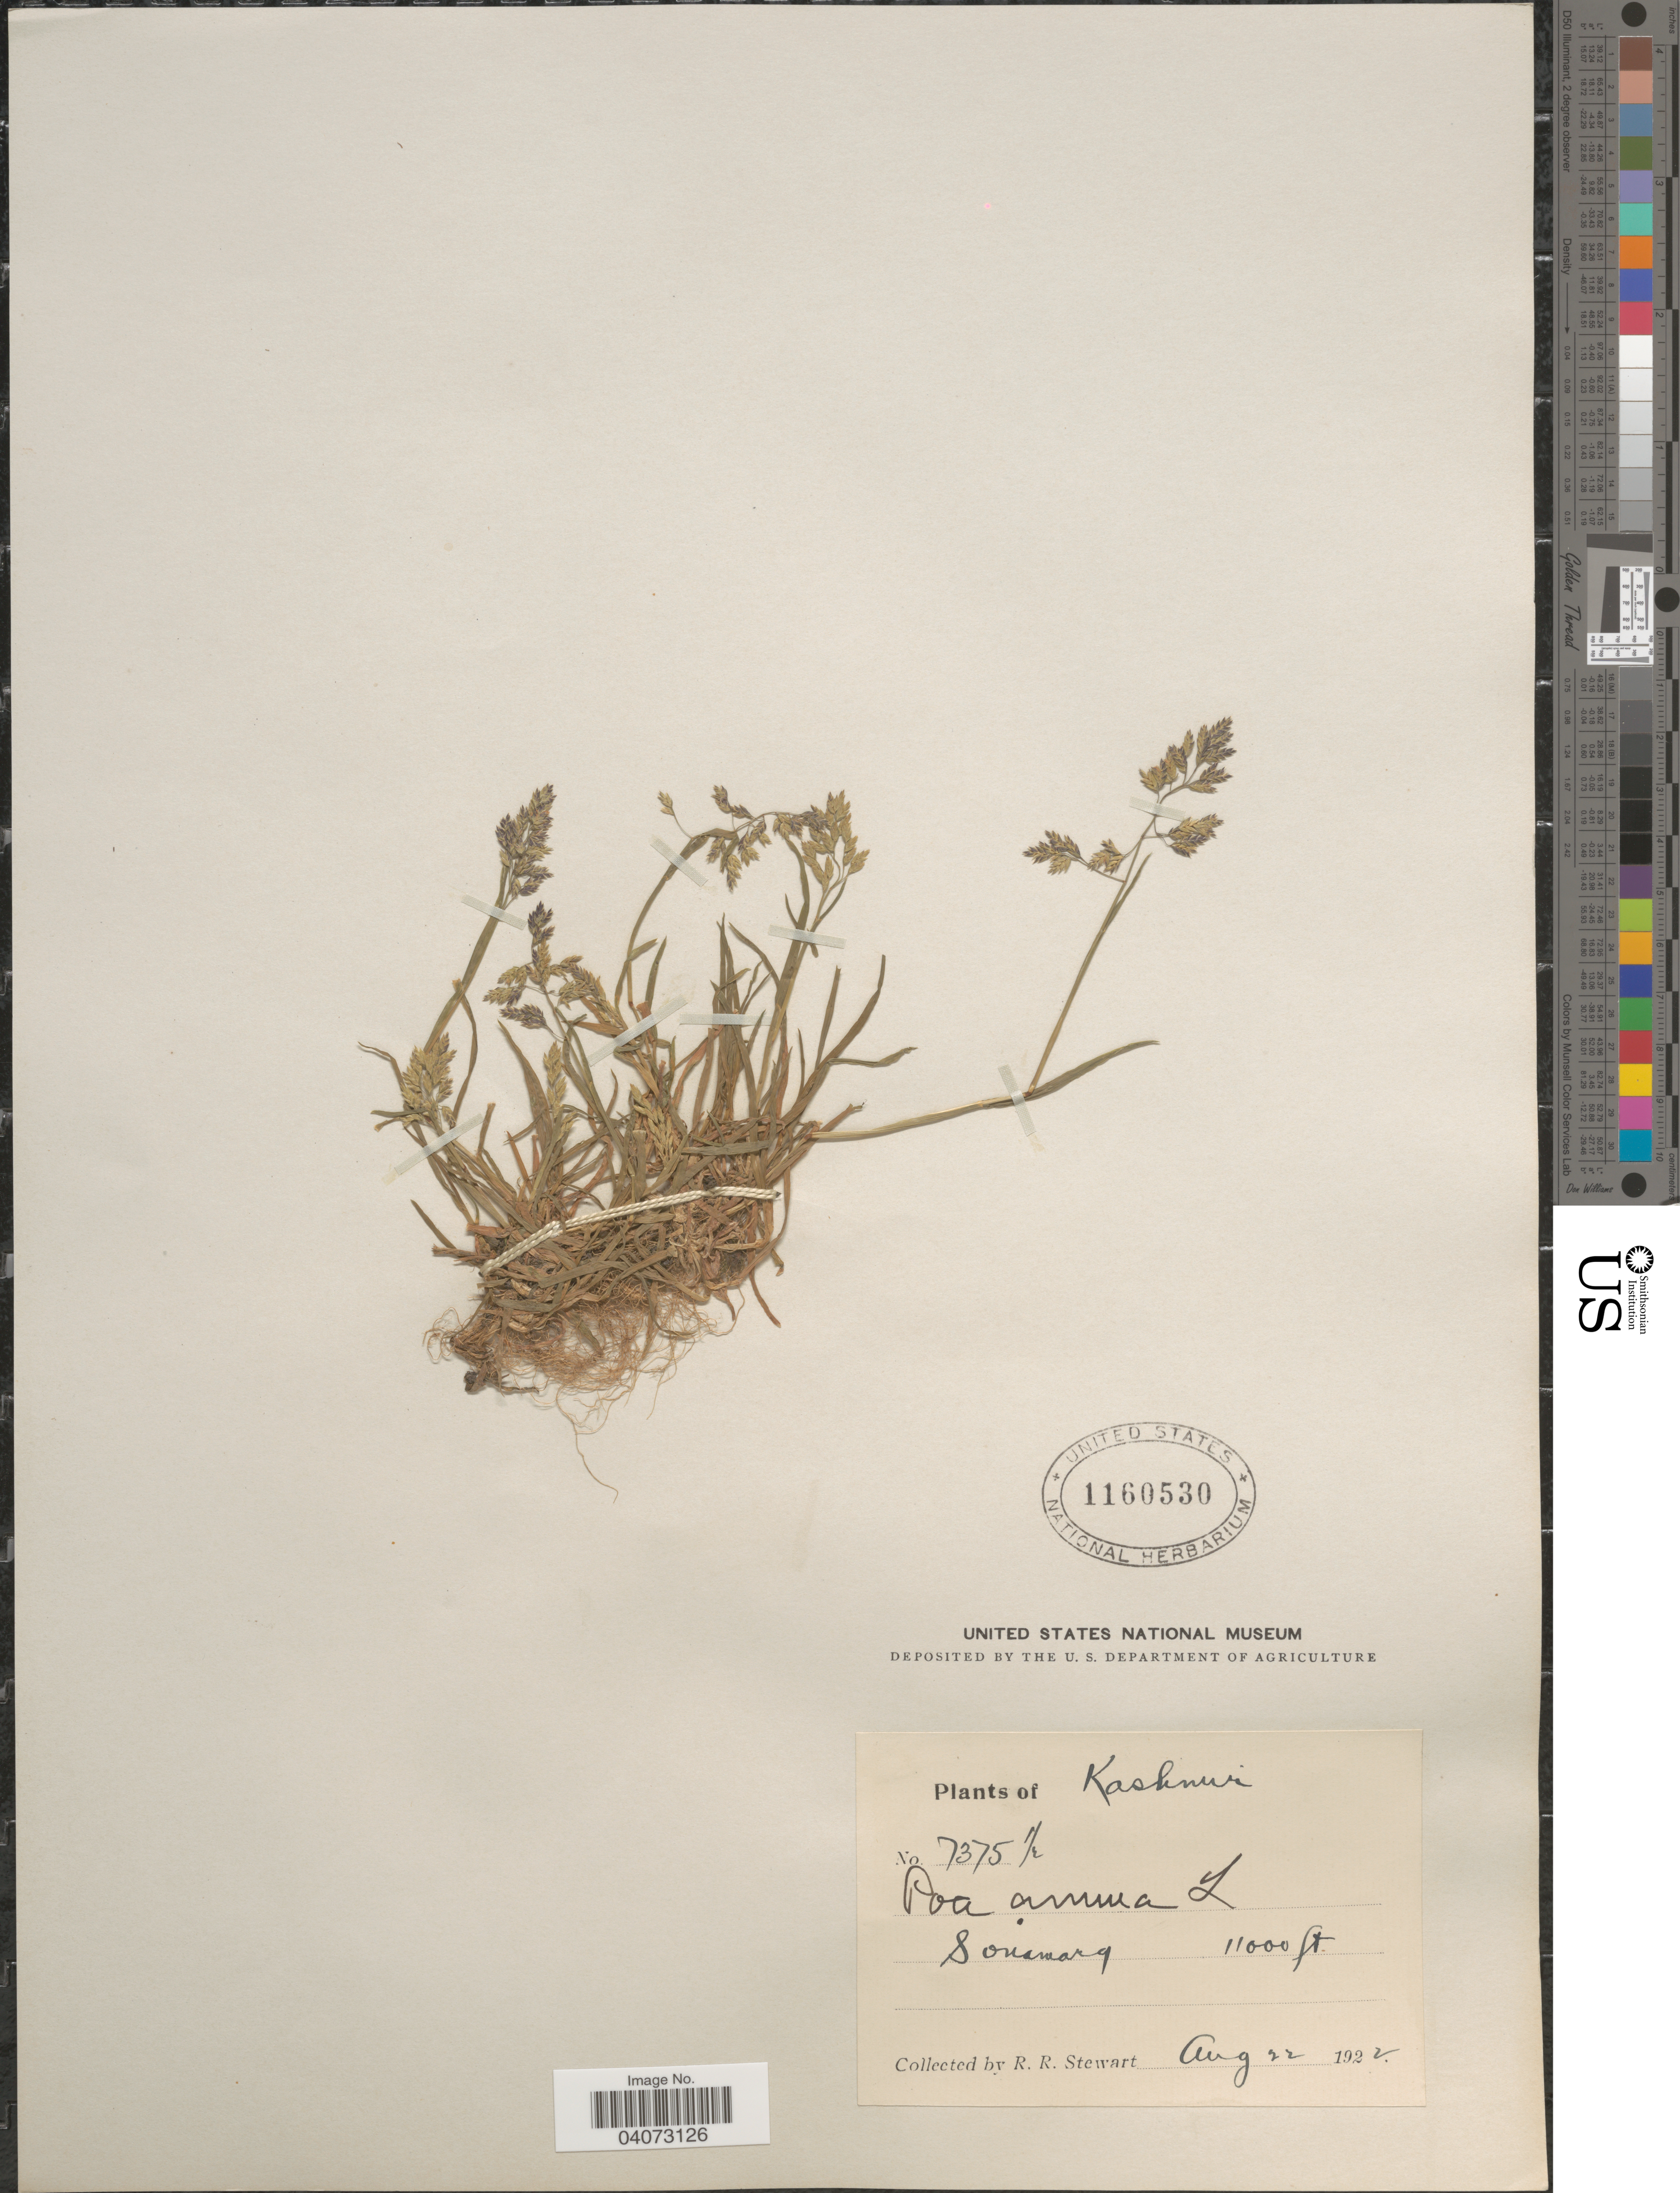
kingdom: Plantae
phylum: Tracheophyta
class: Liliopsida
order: Poales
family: Poaceae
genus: Poa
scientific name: Poa annua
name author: L.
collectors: R. Stewart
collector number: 7375½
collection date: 1922-08-22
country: India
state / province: Jammu and Kashmir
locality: Kashmir. Sonamarg.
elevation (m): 3353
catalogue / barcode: US 1160530